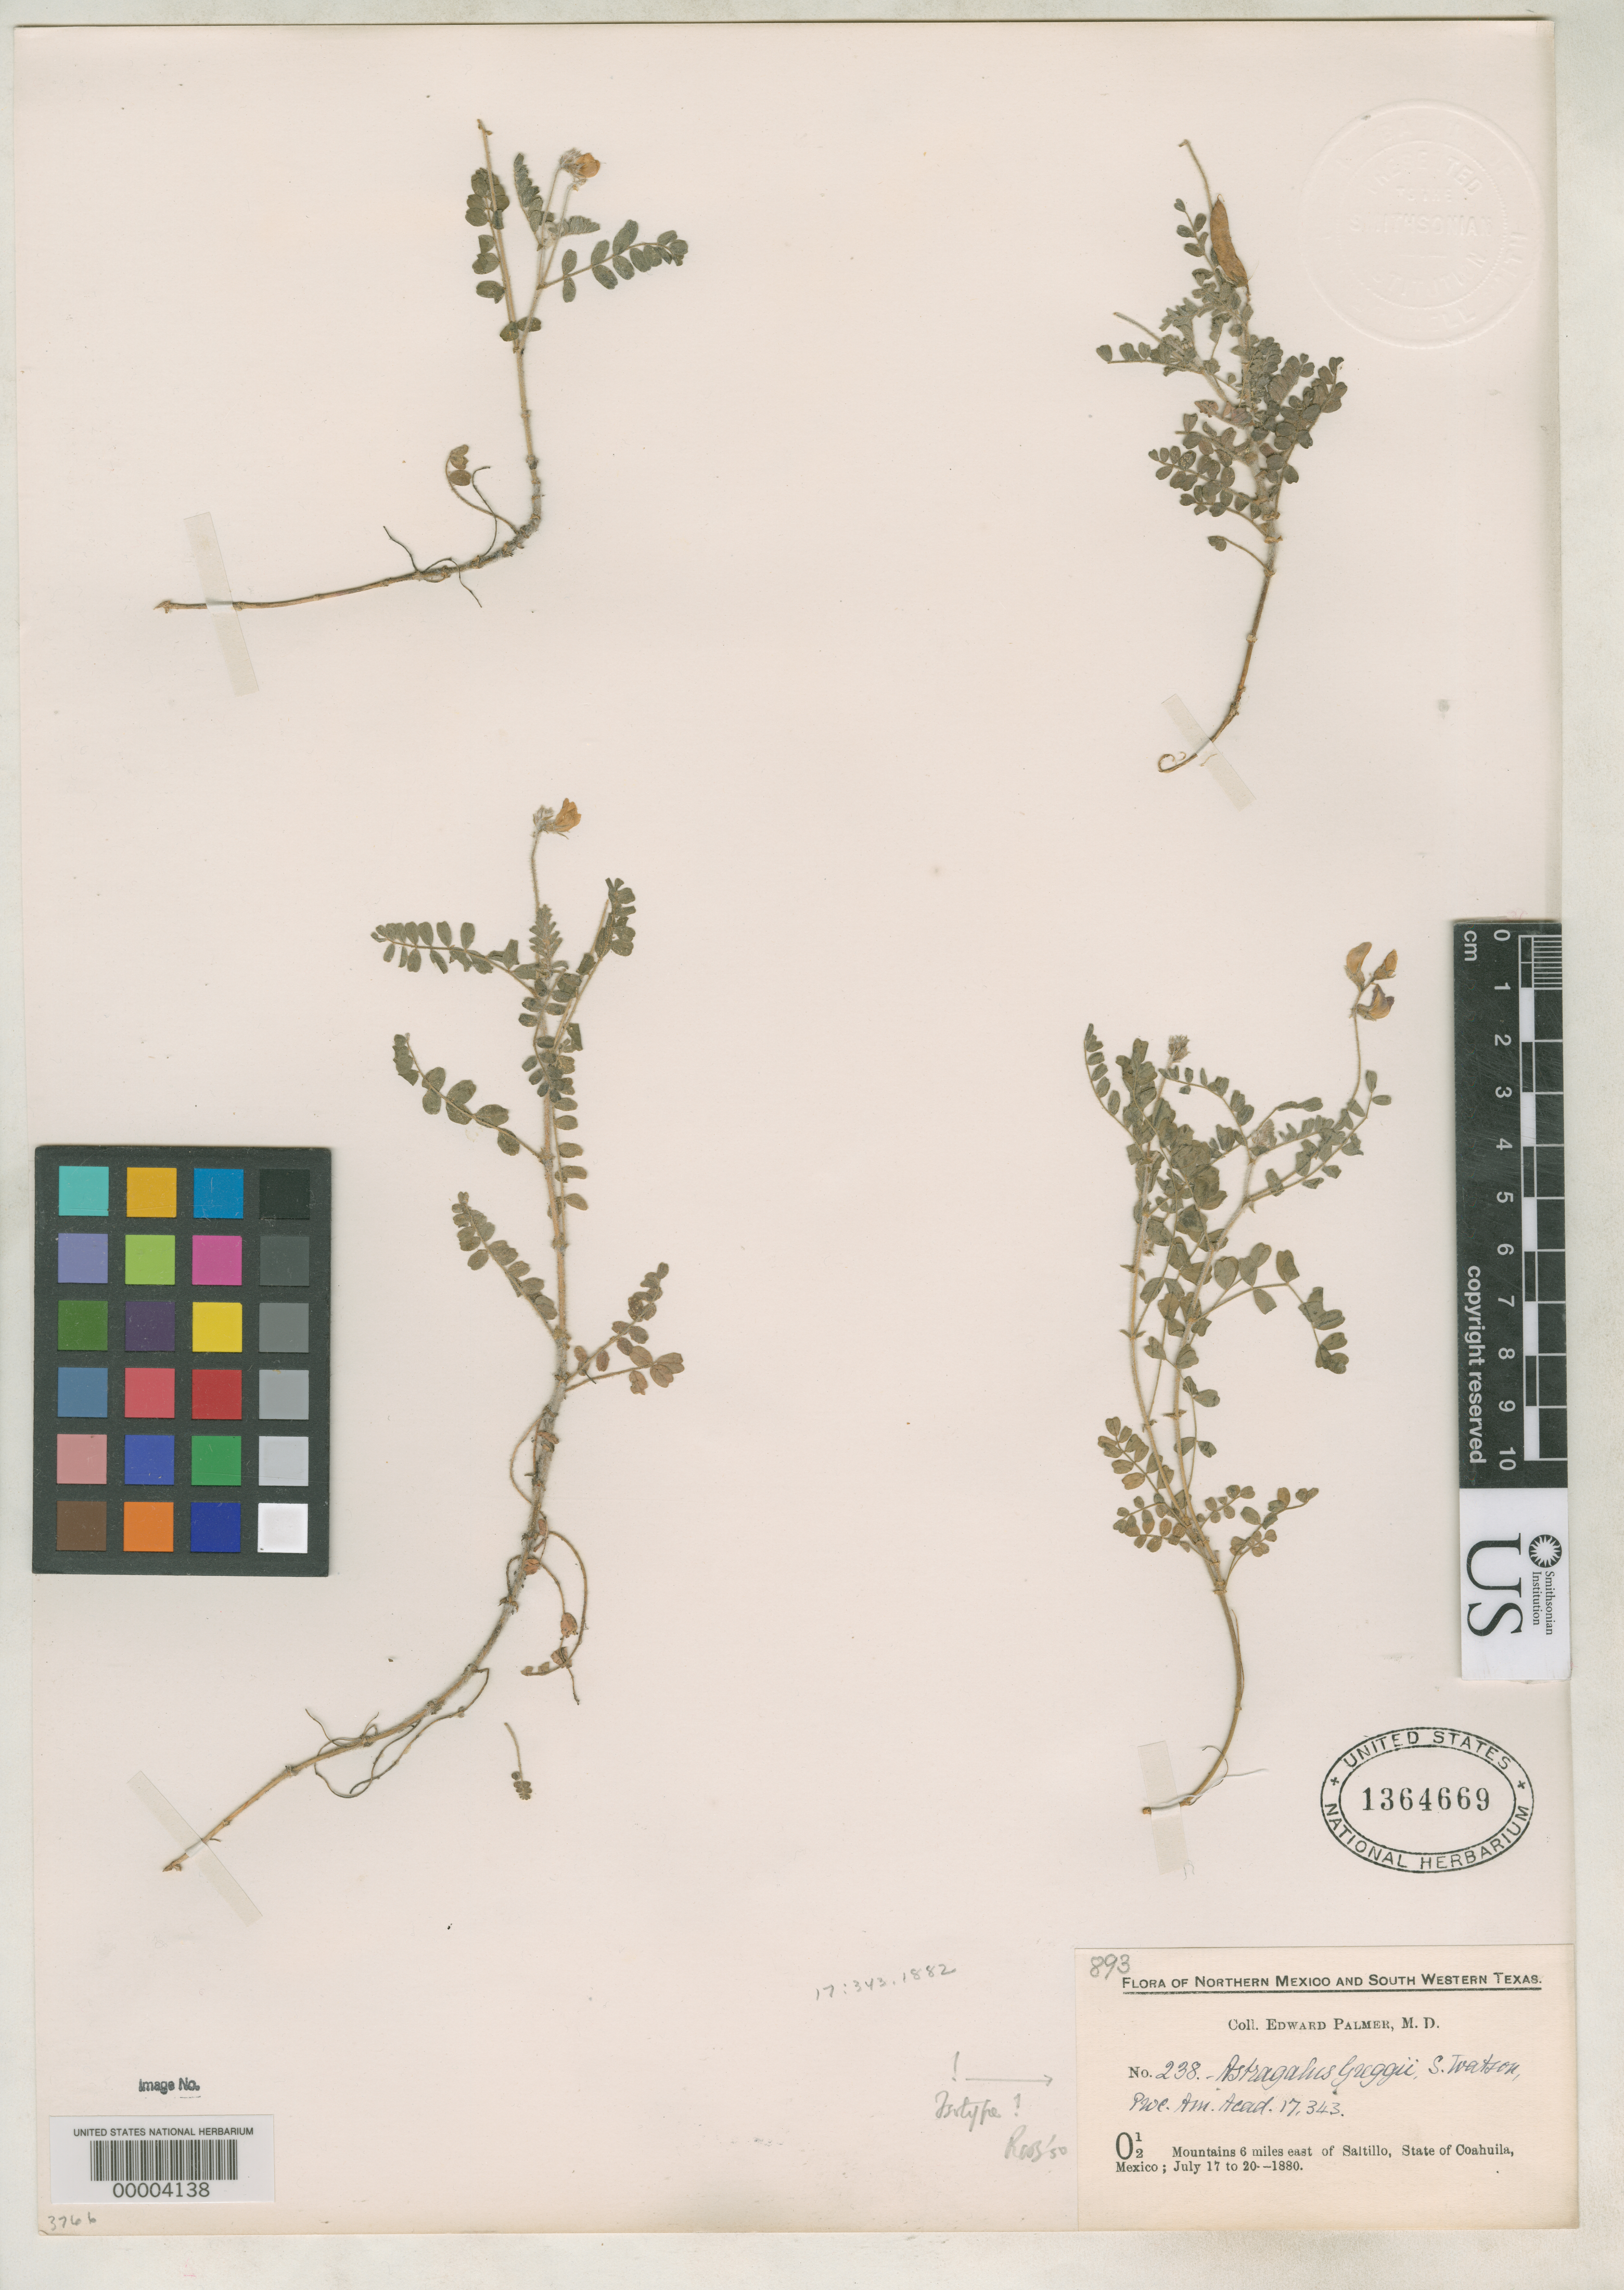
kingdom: Plantae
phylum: Tracheophyta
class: Magnoliopsida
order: Fabales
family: Fabaceae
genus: Astragalus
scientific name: Astragalus greggii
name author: S. Watson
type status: Isosyntype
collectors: E. Palmer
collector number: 238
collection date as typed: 17 Jul 1880 to 20 Jul 1880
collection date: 1880-07-17/1880-07-20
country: Mexico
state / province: Coahuila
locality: Saltillo.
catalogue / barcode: US 1364669